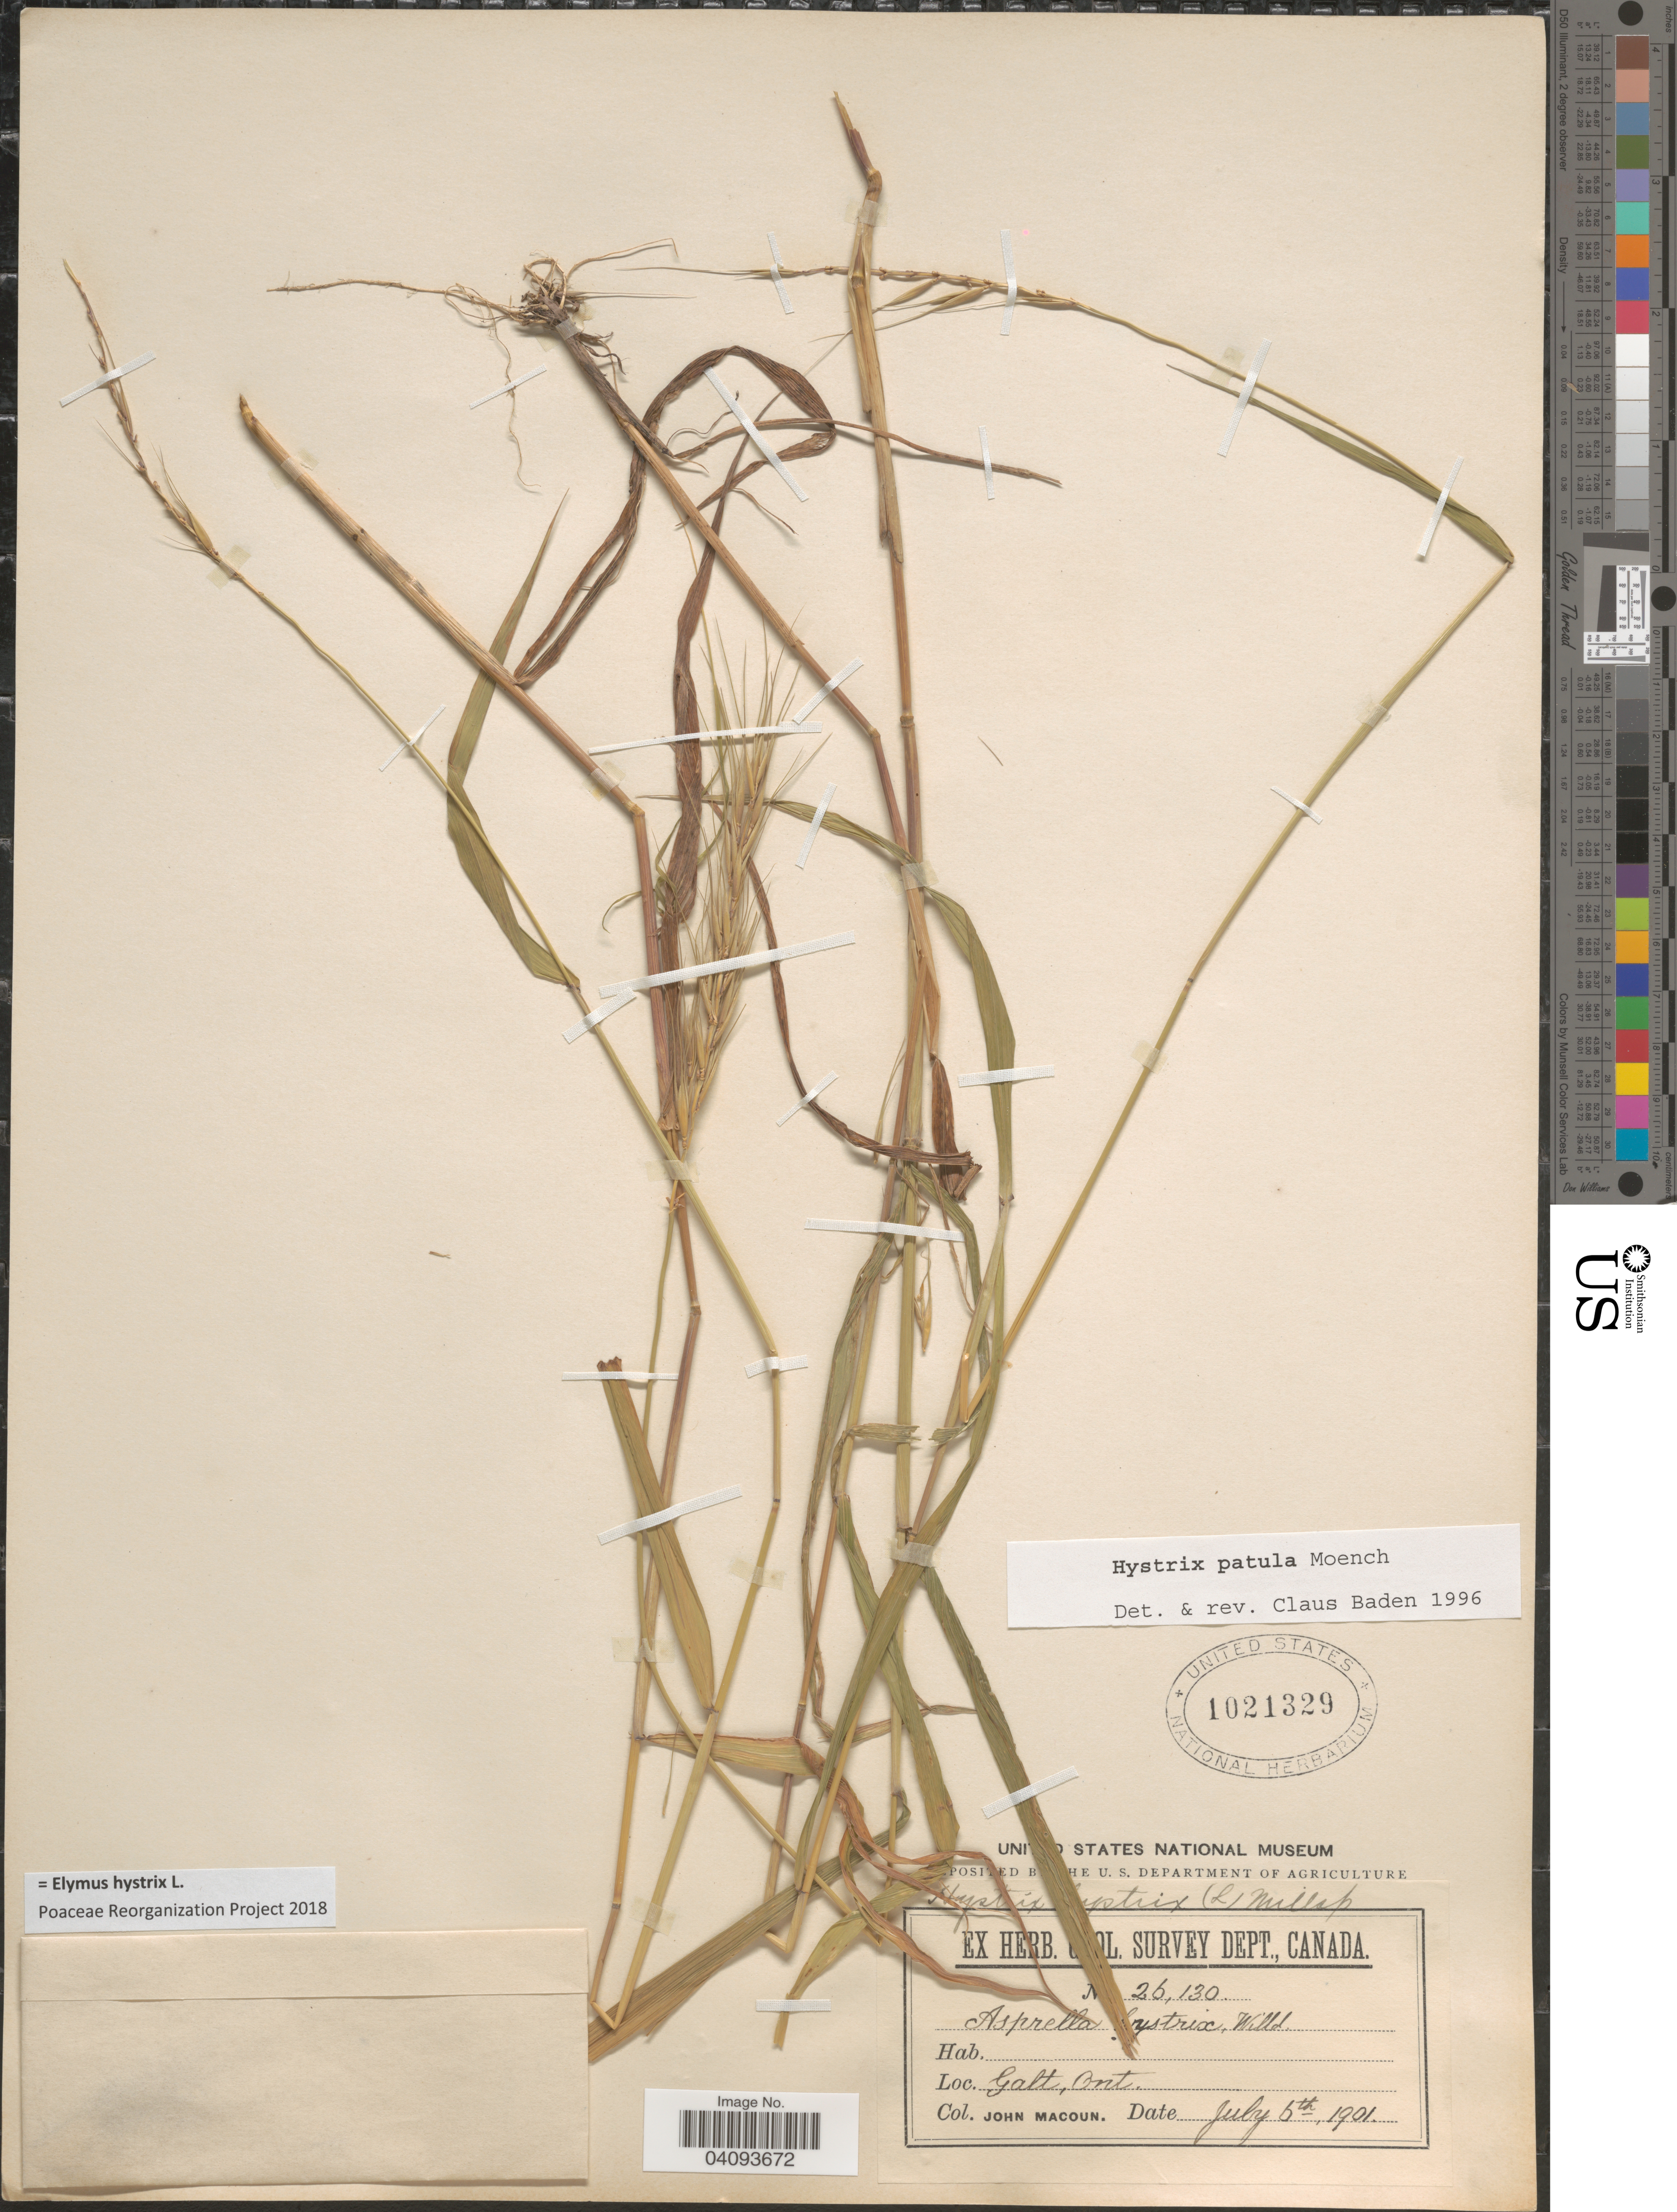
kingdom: Plantae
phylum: Tracheophyta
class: Liliopsida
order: Poales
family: Poaceae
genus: Elymus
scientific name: Elymus hystrix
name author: L.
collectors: J. Macoun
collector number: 26130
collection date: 1901-07-05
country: Canada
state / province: Ontario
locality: Galt.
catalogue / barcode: US 1021329